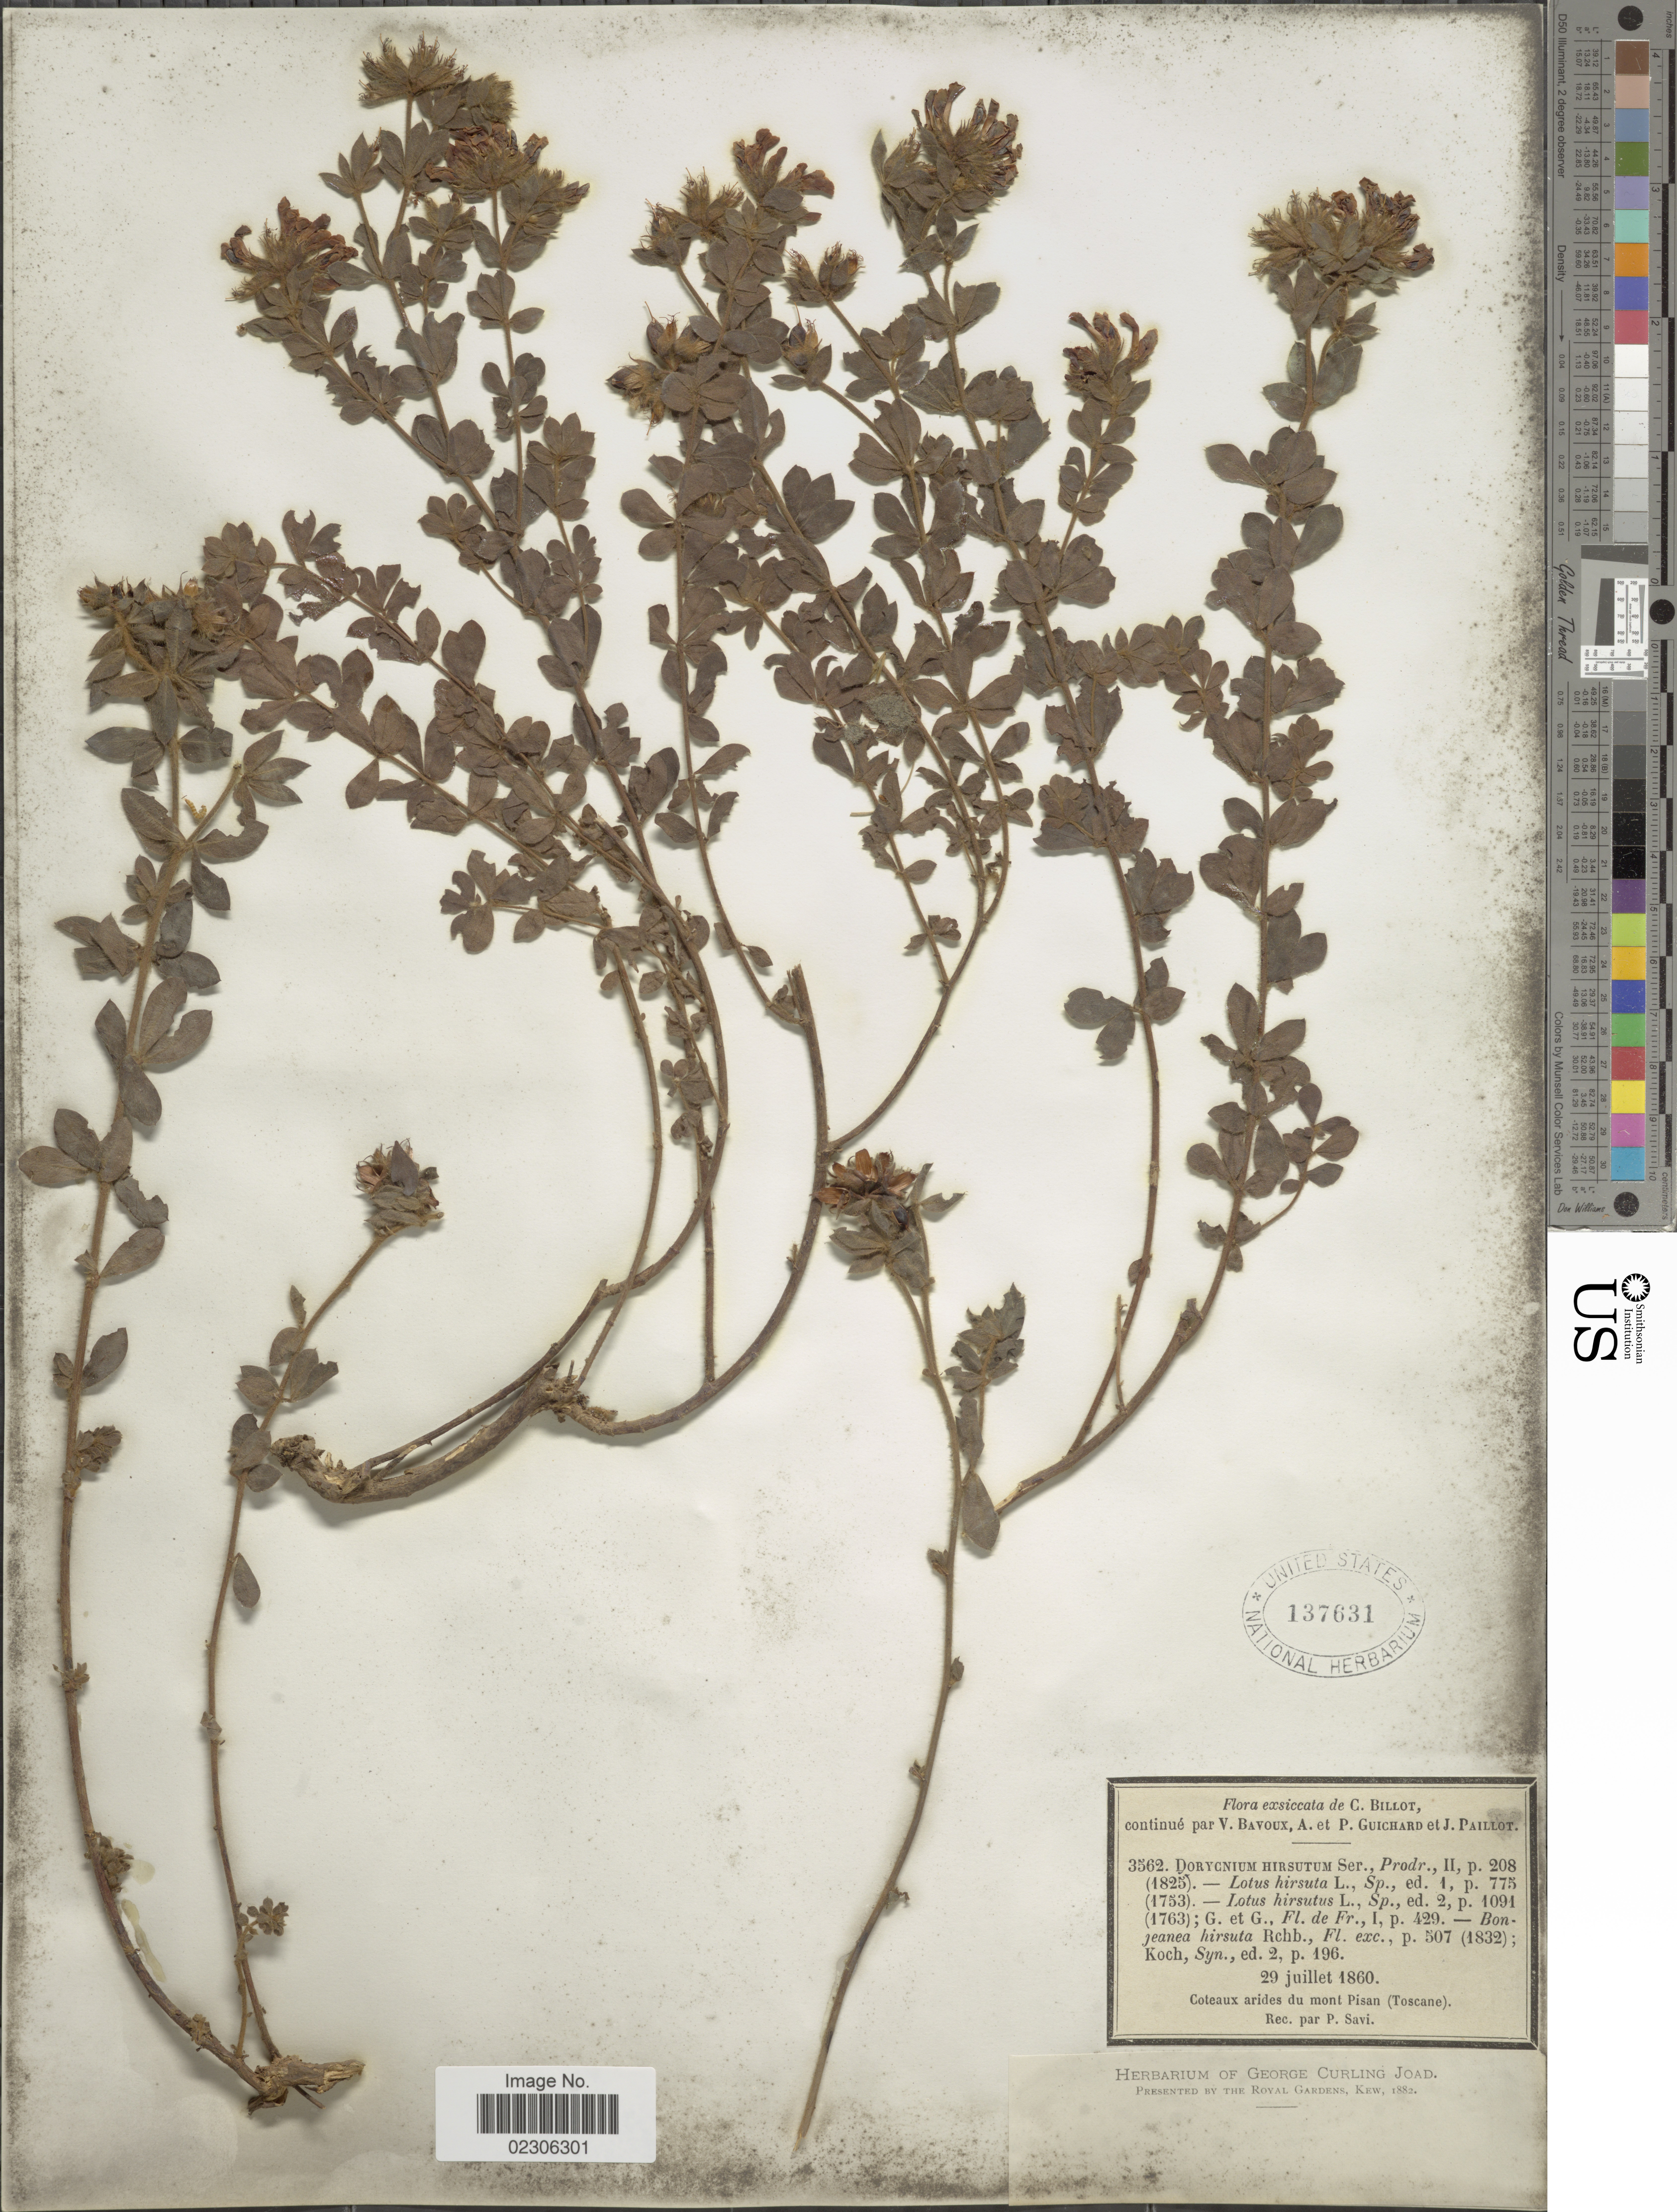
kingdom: Plantae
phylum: Tracheophyta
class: Magnoliopsida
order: Fabales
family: Fabaceae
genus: Dorycnium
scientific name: Dorycnium hirsutum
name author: (L.) Ser.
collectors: P.C. Billot, Bavoux, V., P. Guichard & J. Paillot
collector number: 3562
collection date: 1860-07-29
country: Italy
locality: Coteaux arides du mont Pisan (Toscane)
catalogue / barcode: US 137631